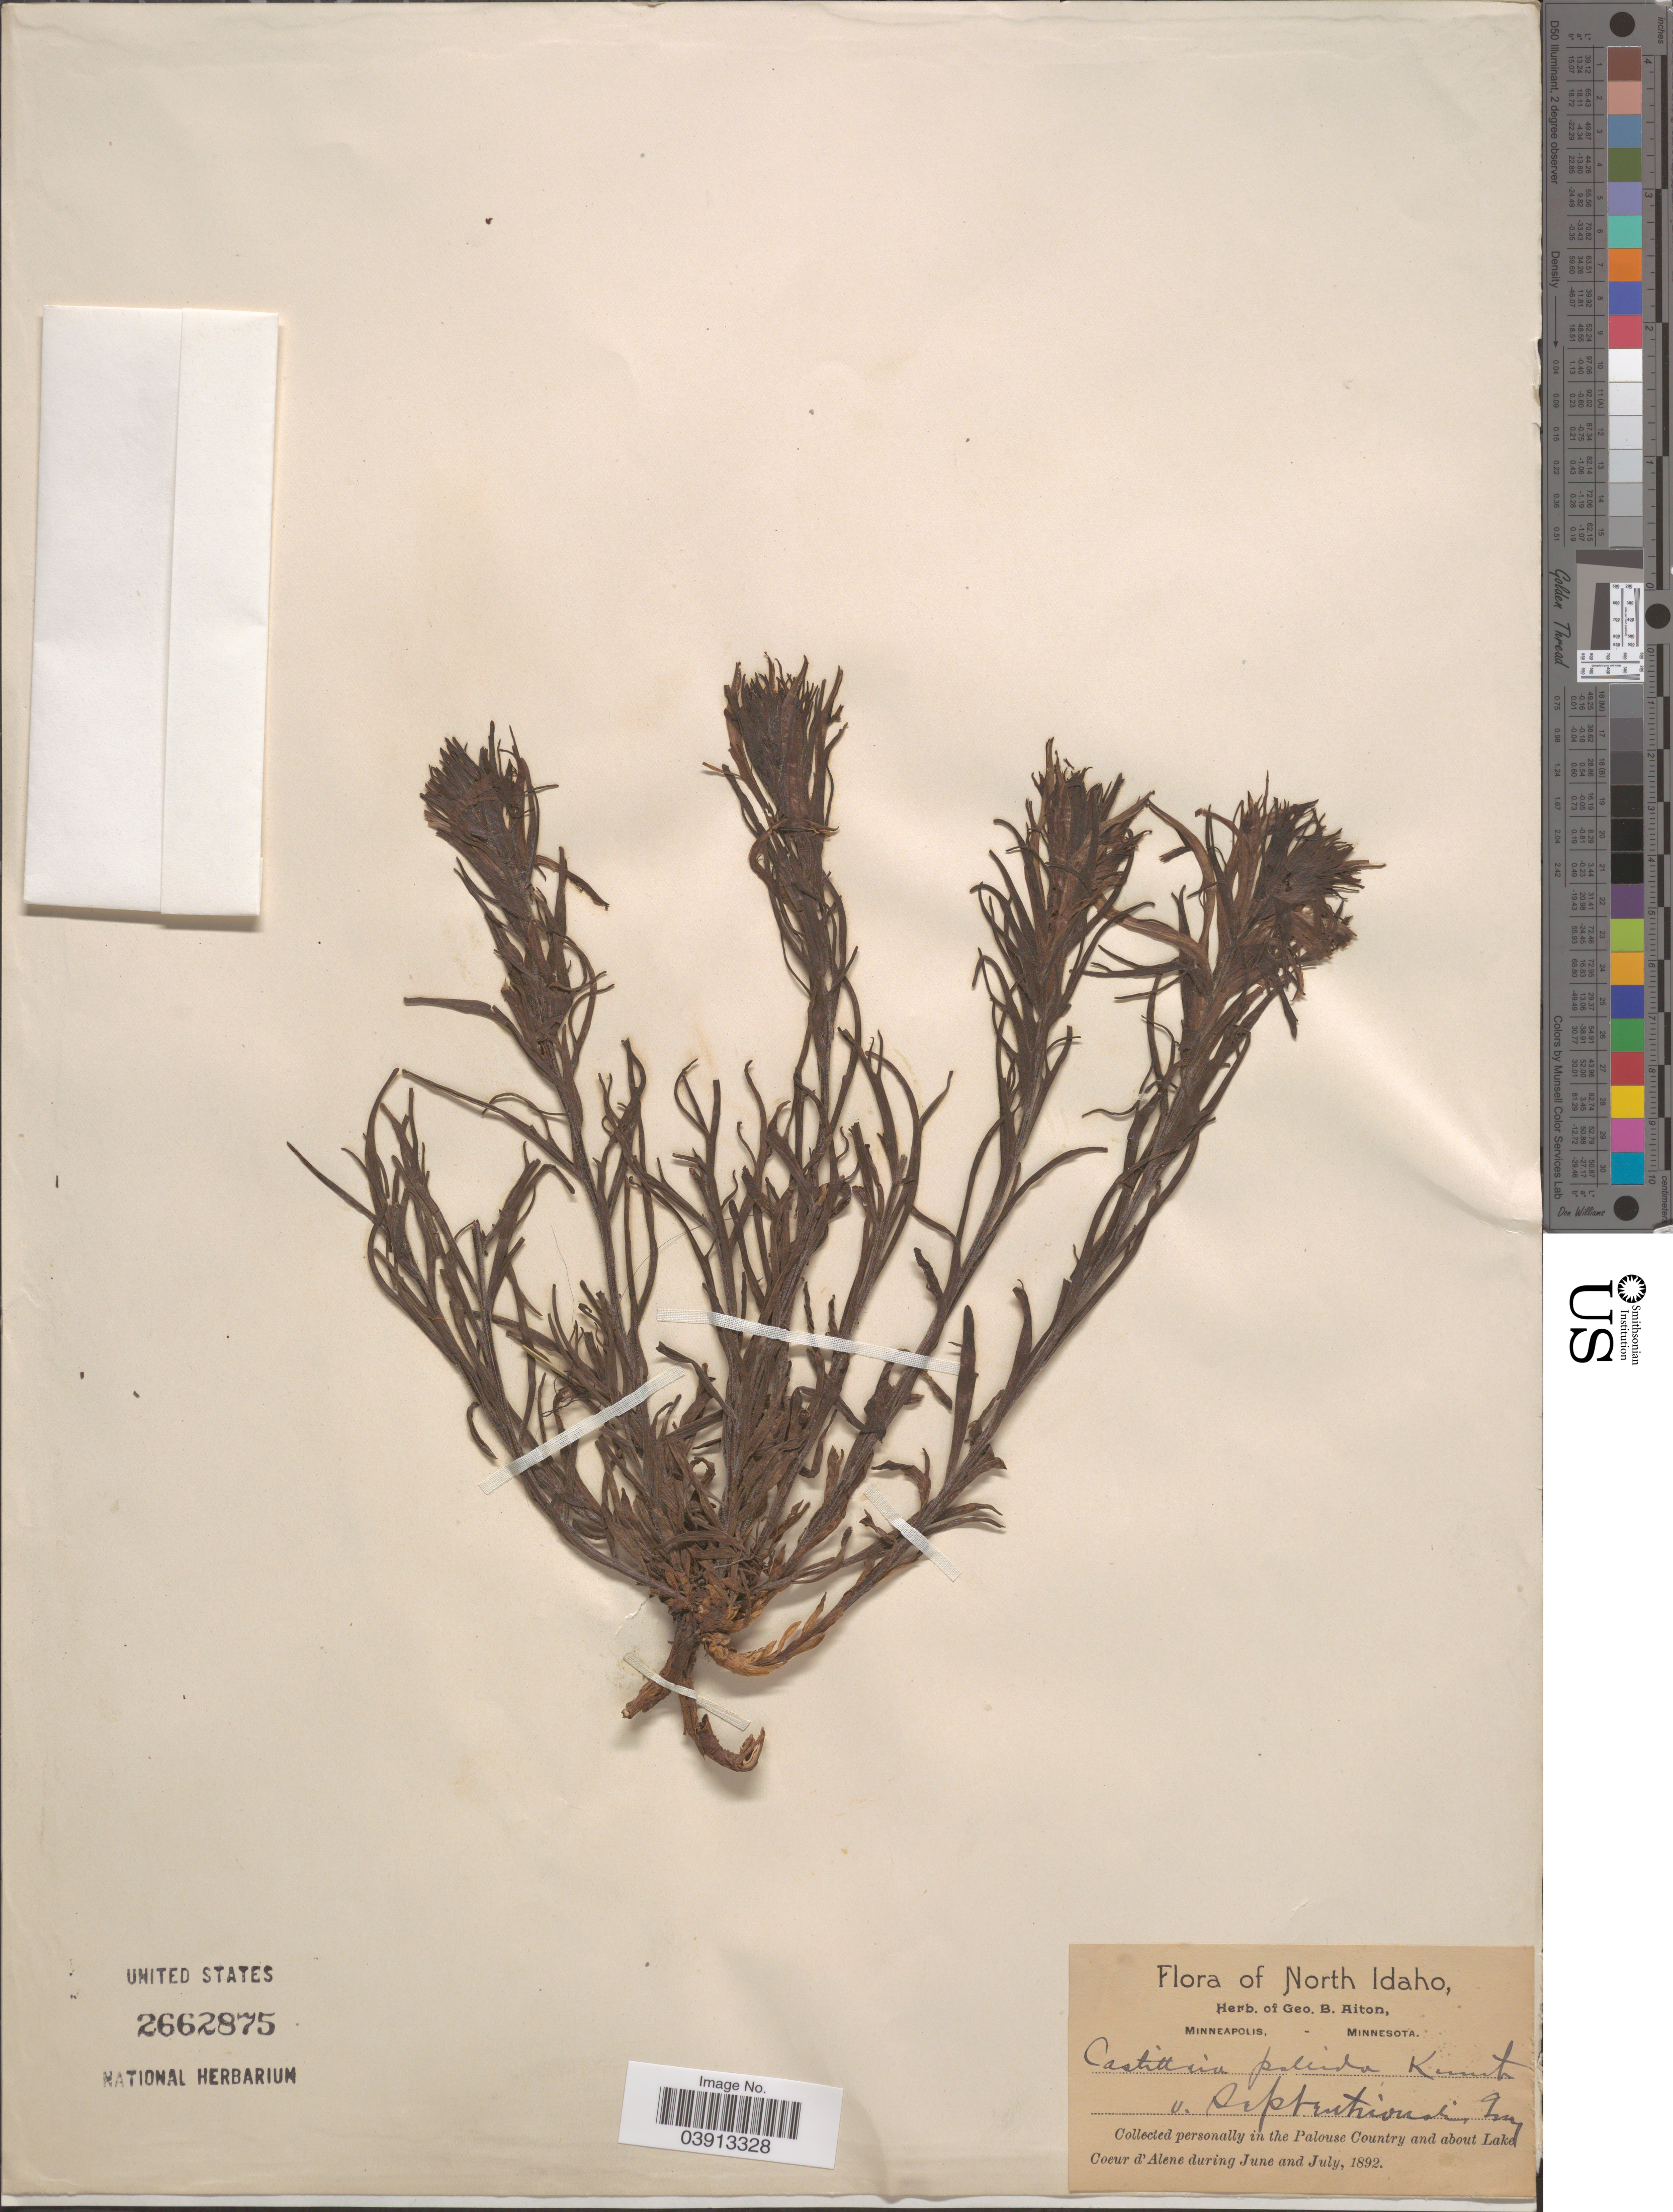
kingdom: Plantae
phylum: Tracheophyta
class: Magnoliopsida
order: Lamiales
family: Orobanchaceae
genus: Castilleja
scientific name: Castilleja pallida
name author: (L.) Spreng.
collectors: ex herb. Geo. B. Aiton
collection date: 1892-06/1892-07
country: United States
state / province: Idaho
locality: North Idaho. Palouse Country and about Lake Coeur d' Alene.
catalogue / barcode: US 2662875